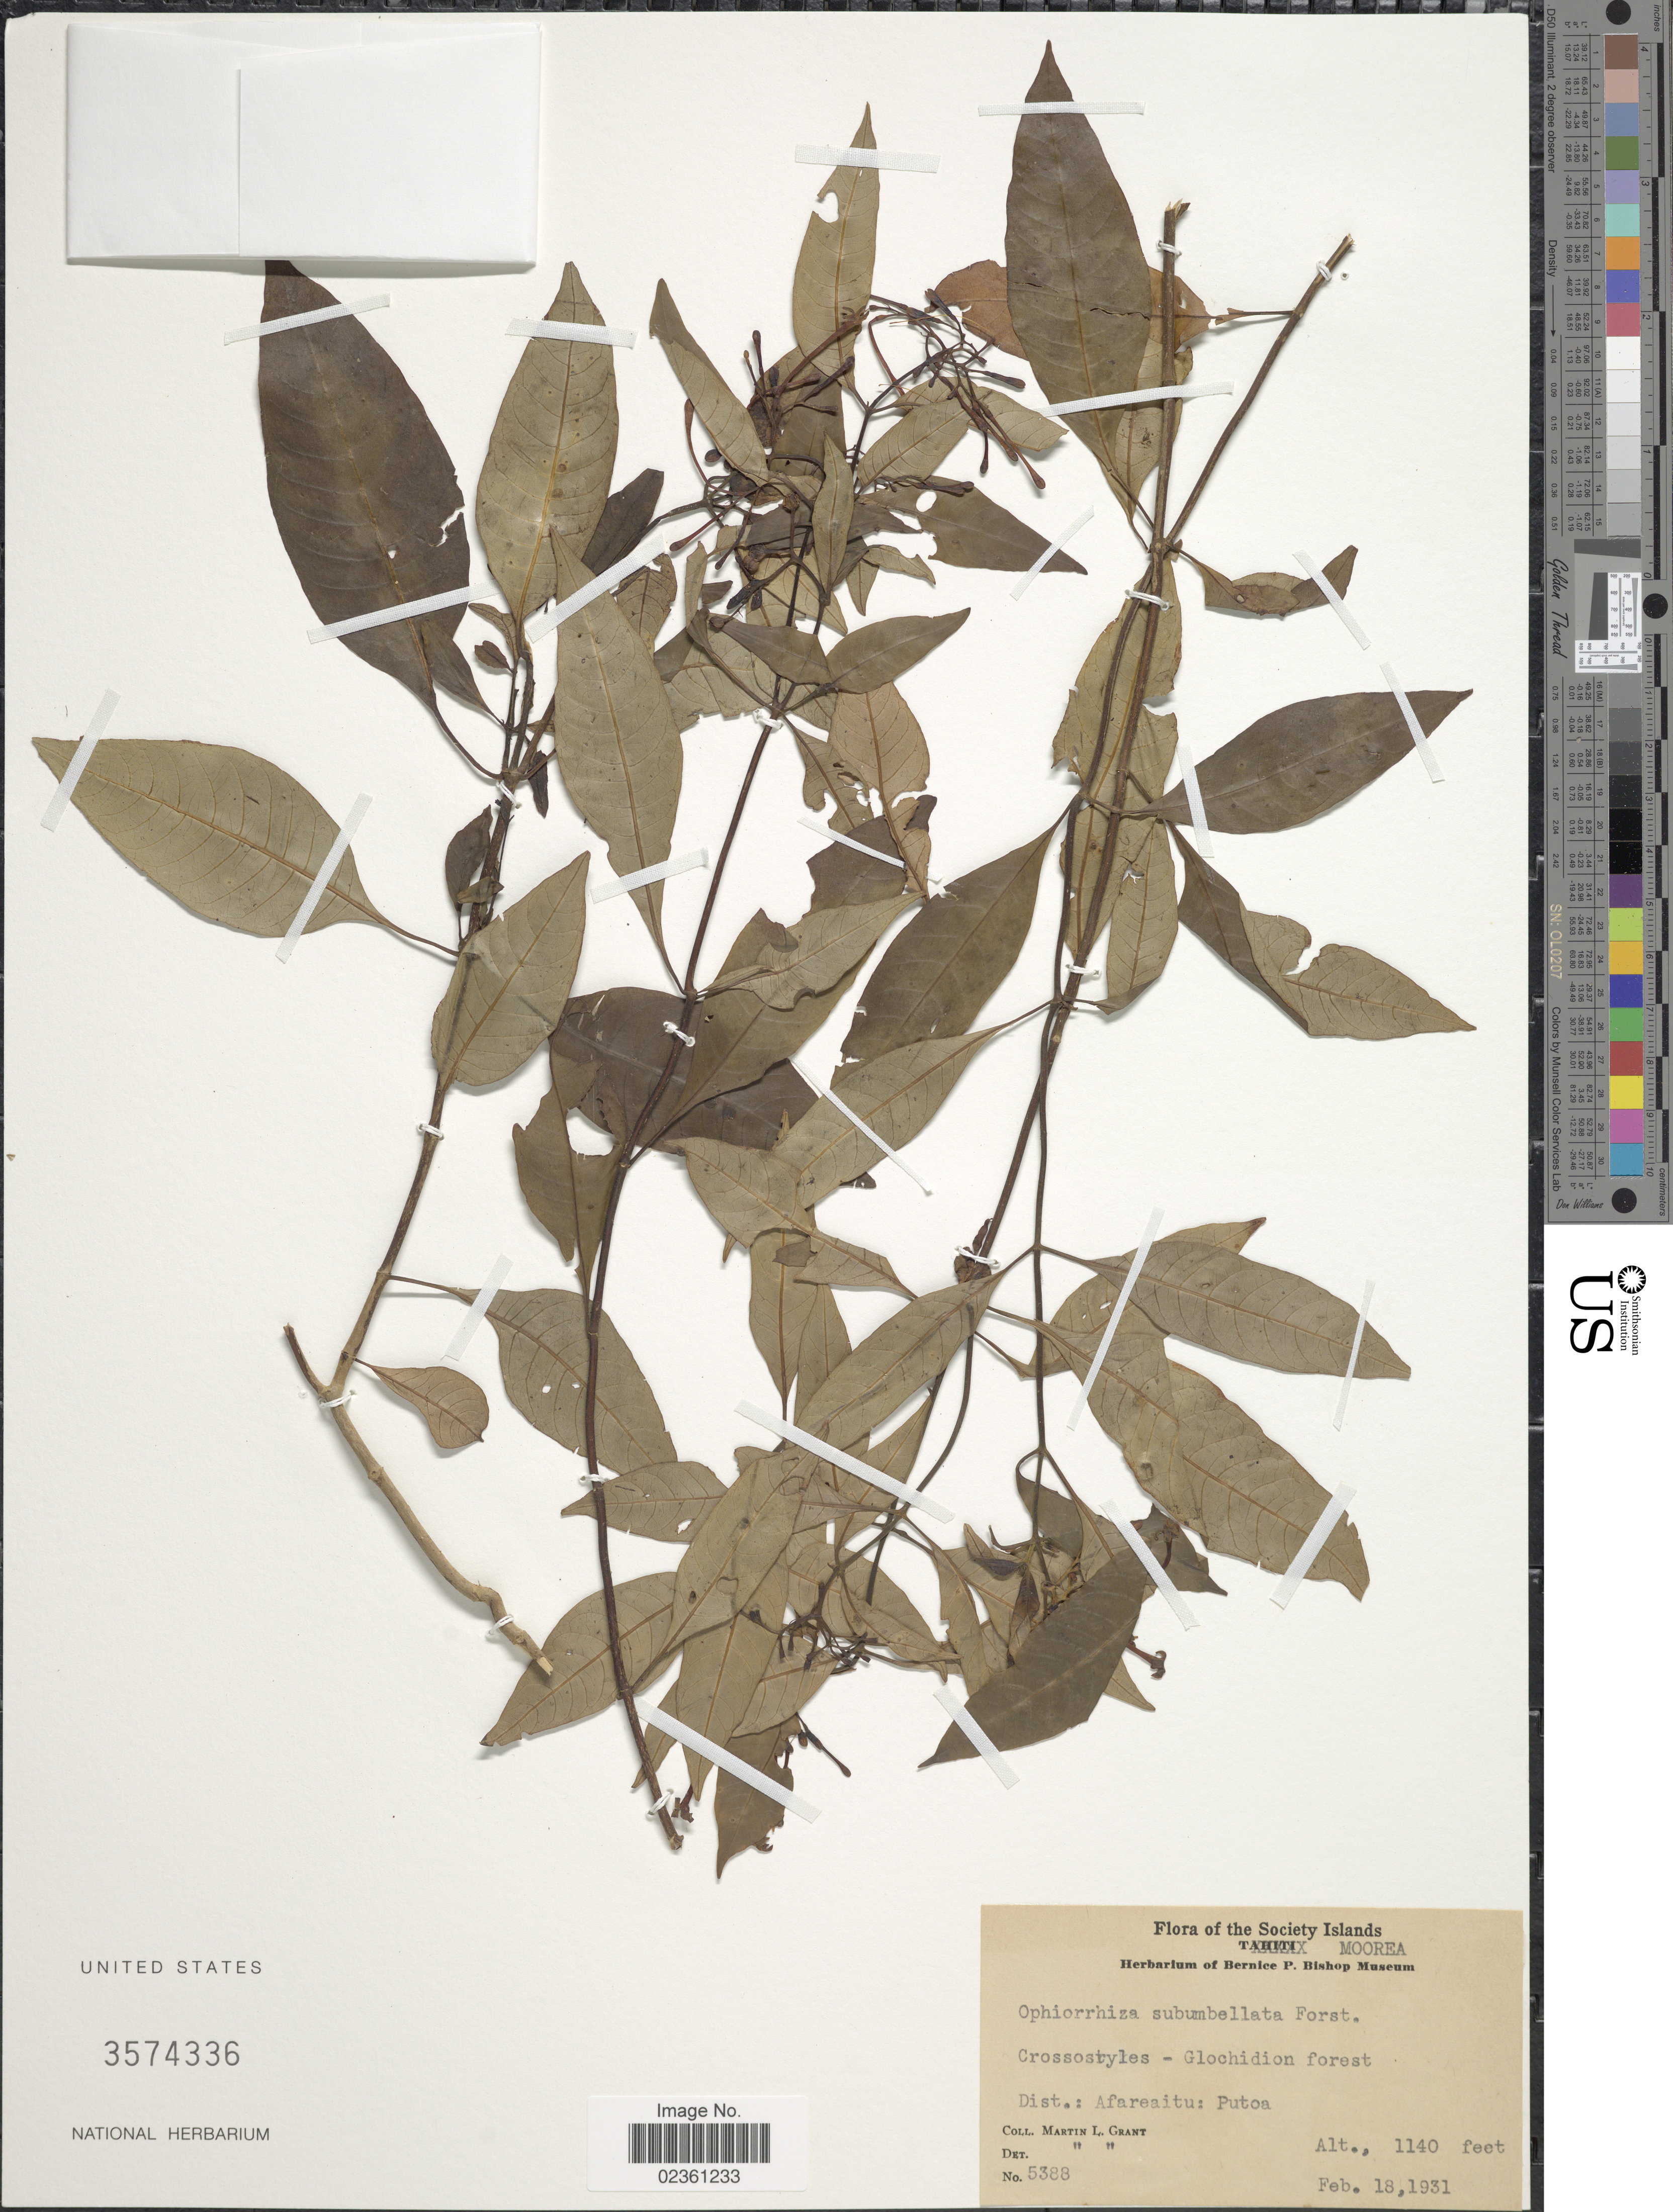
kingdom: Plantae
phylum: Tracheophyta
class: Magnoliopsida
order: Gentianales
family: Rubiaceae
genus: Ophiorrhiza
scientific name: Ophiorrhiza subumbellata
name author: G. Forst.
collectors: M. L. Grant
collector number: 5388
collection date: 1931-02-18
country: French Polynesia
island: Moorea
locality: The Society Islands, Moorea, Crossostyles - Glochidion forest, Dist.: Afareaitu: Putoa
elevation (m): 347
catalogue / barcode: US 3574336